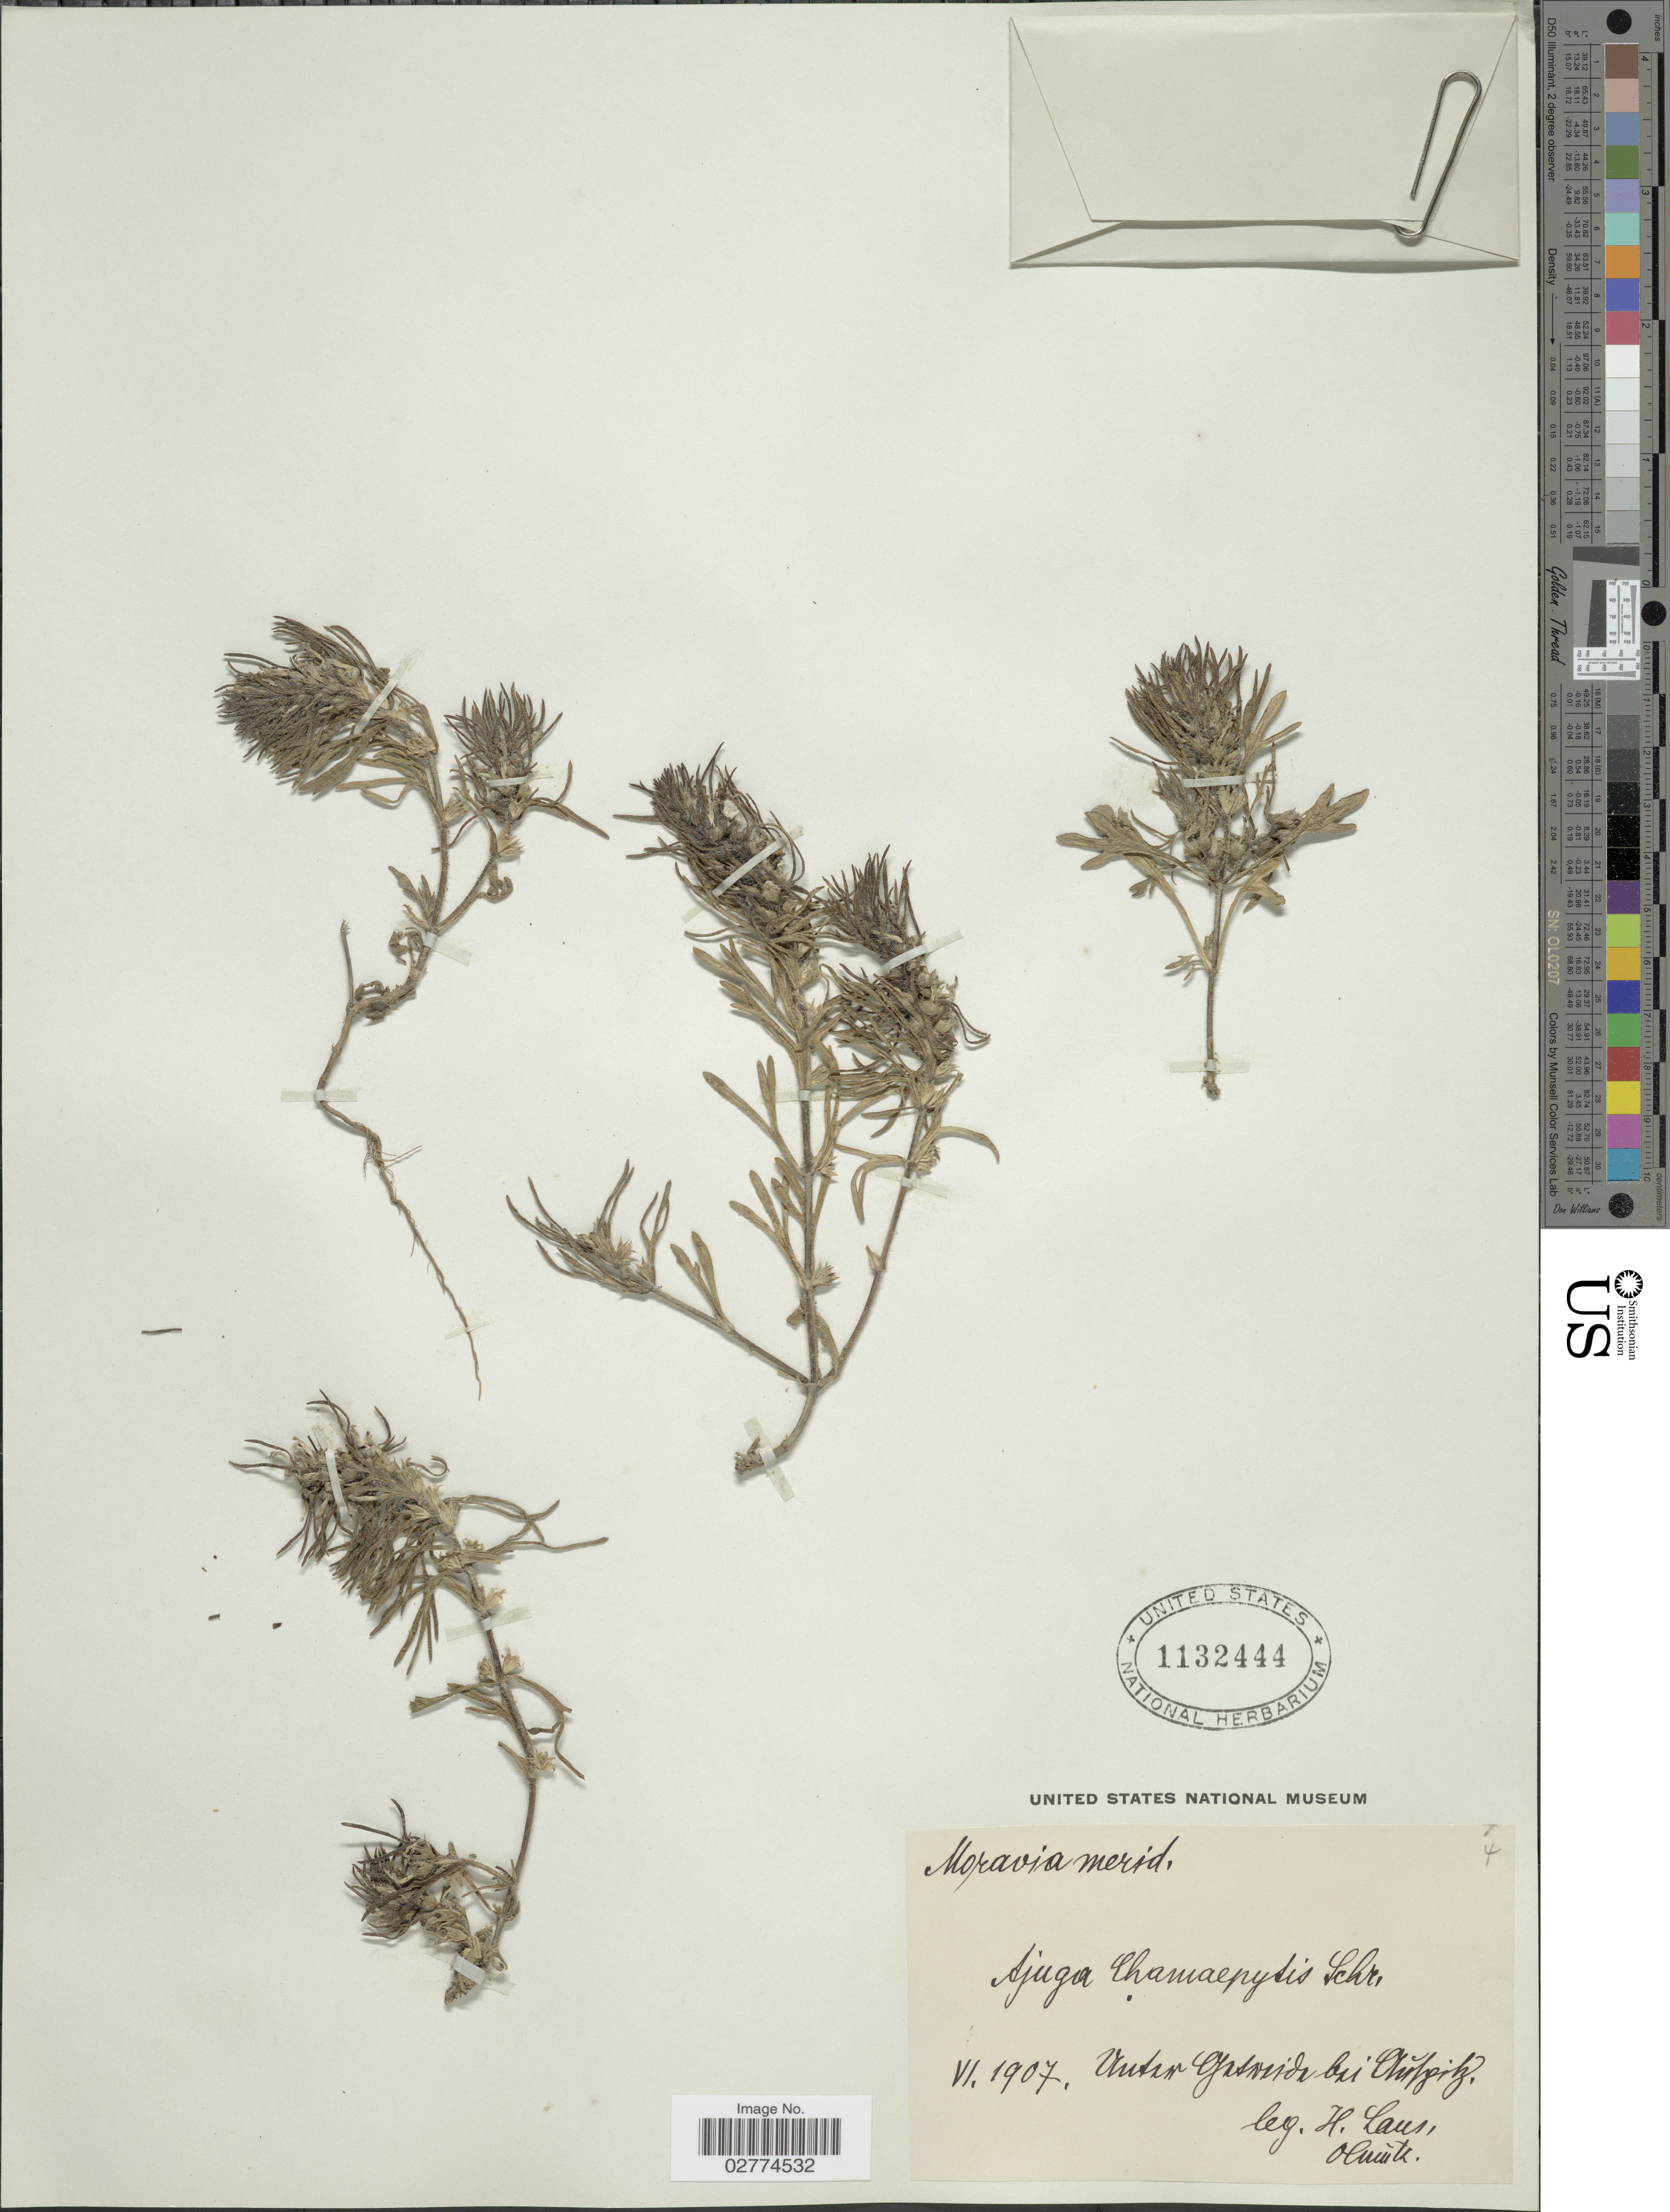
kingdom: Plantae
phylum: Tracheophyta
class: Magnoliopsida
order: Lamiales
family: Lamiaceae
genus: Ajuga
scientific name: Ajuga chamaepitys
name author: (L.) Schreb.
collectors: H. Laus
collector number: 4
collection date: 1907-06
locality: Autar Gatvida bai Autzik.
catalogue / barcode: US 1132444